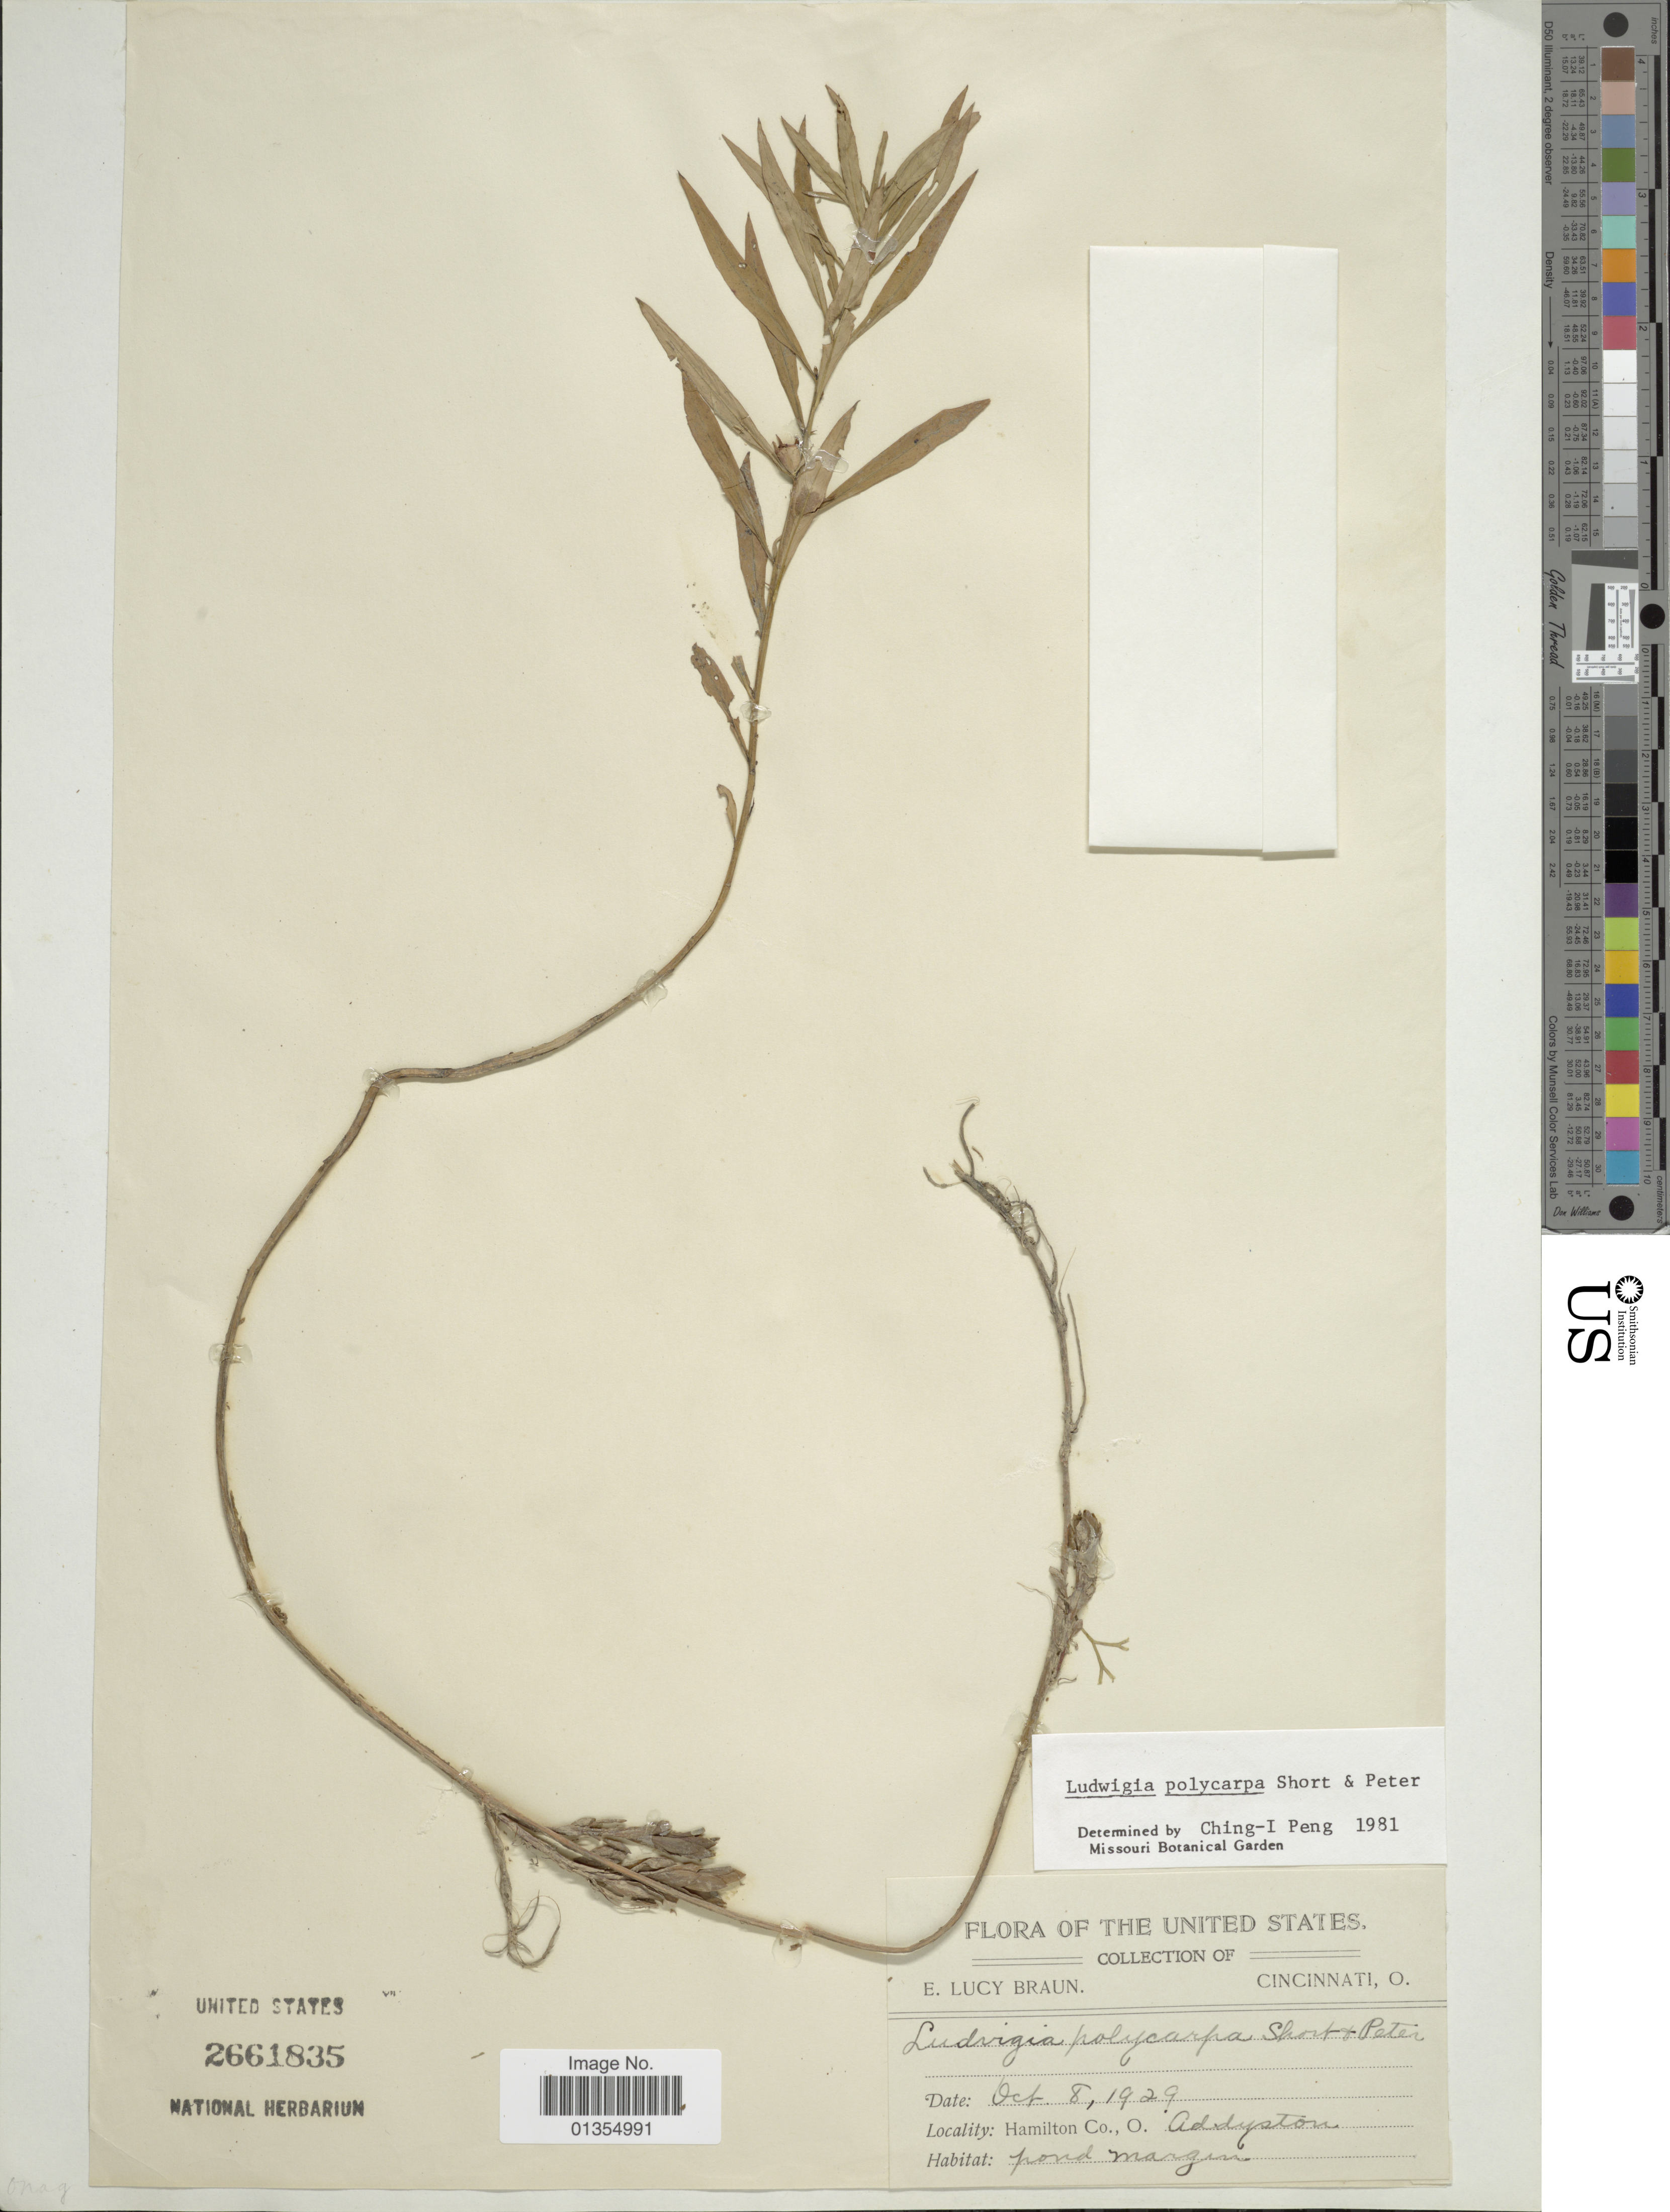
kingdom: Plantae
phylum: Tracheophyta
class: Magnoliopsida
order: Myrtales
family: Onagraceae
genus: Ludwigia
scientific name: Ludwigia polycarpa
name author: Short & R. Peter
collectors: E. L. Braun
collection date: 1929-10-08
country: United States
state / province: Ohio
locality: Cincinnati, Hamilton Co., Turkey Bottoms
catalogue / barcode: US 2661835